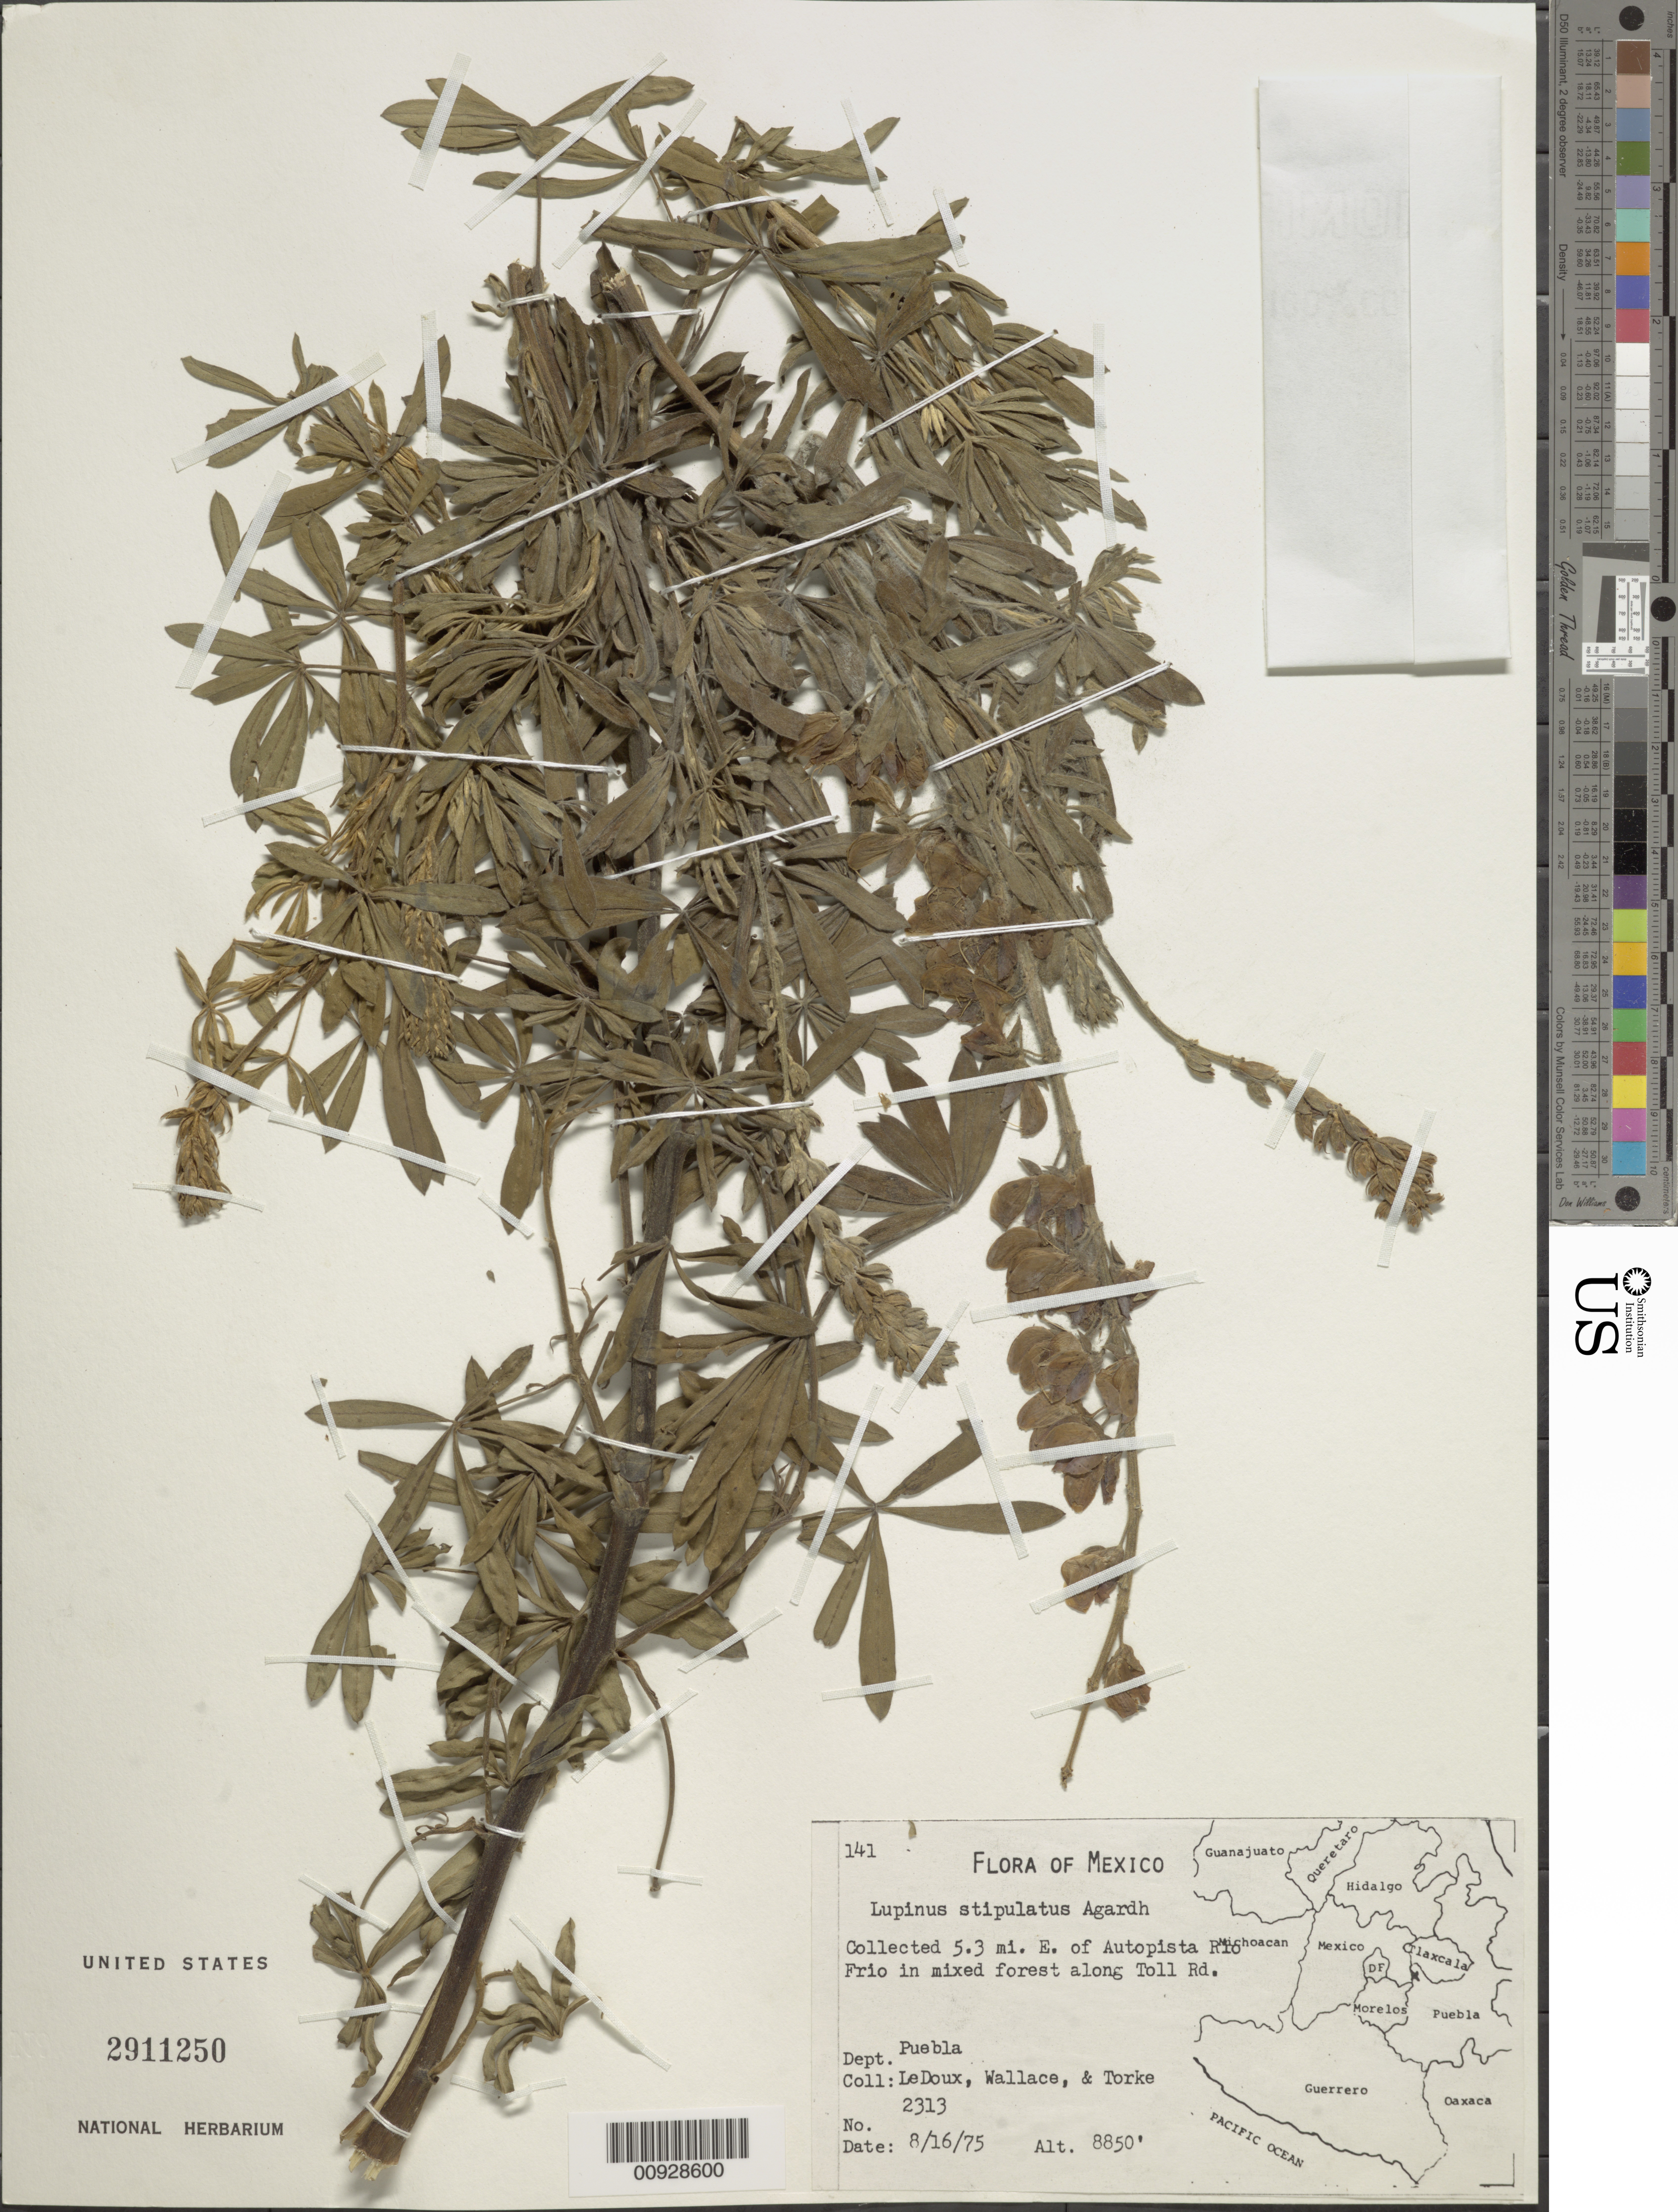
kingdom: Plantae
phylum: Tracheophyta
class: Magnoliopsida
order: Fabales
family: Fabaceae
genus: Lupinus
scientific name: Lupinus stipulatus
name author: J. Agardh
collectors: -. Ledoux, Wallace, -- & Torke, --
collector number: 2313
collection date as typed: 16 Aug 1975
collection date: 1975-08-16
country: Mexico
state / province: Puebla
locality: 5.3 mi. E of Autopista Río Frío along Toll Rd.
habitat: In mixed forest.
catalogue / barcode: US 2911250